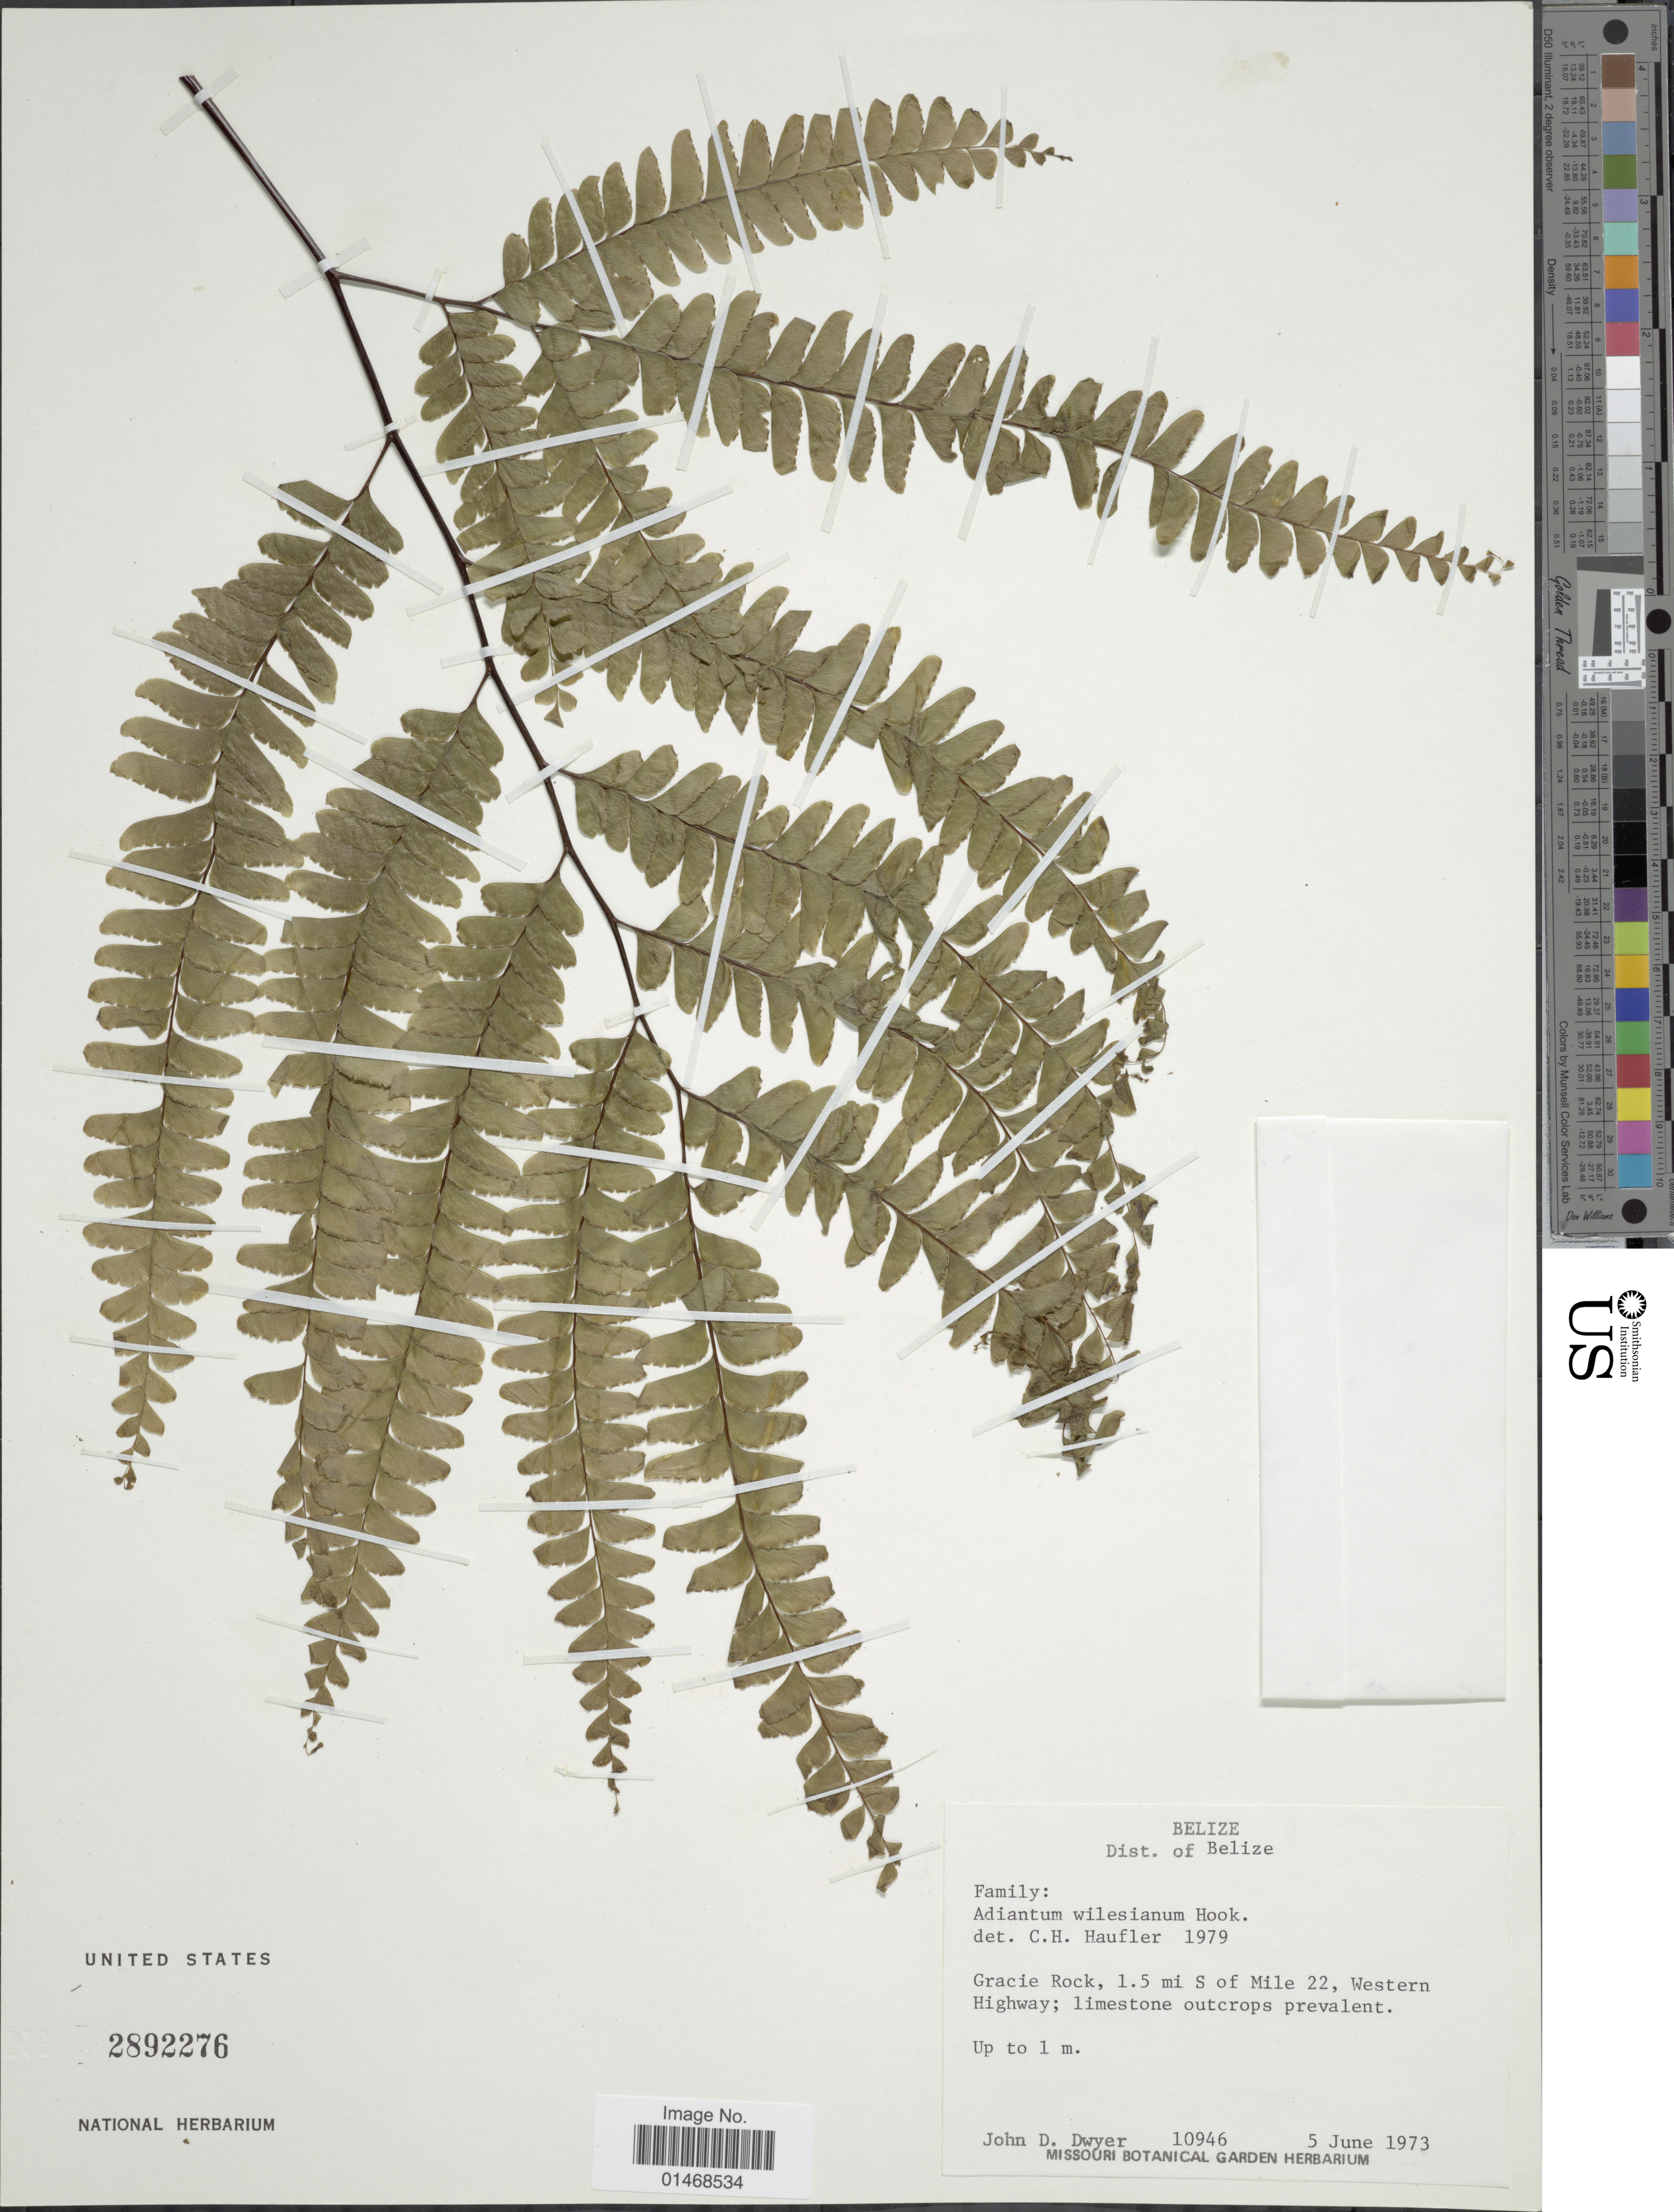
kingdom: Plantae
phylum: Tracheophyta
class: Polypodiopsida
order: Polypodiales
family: Pteridaceae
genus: Adiantum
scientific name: Adiantum wilesianum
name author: Hook.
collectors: J. D. Dwyer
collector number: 10946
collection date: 1973-06-05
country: Belize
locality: Dist. of Belize, Gracie Rock, 1.5 mi S of Mile 22, Western Highway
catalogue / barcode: US 2892276